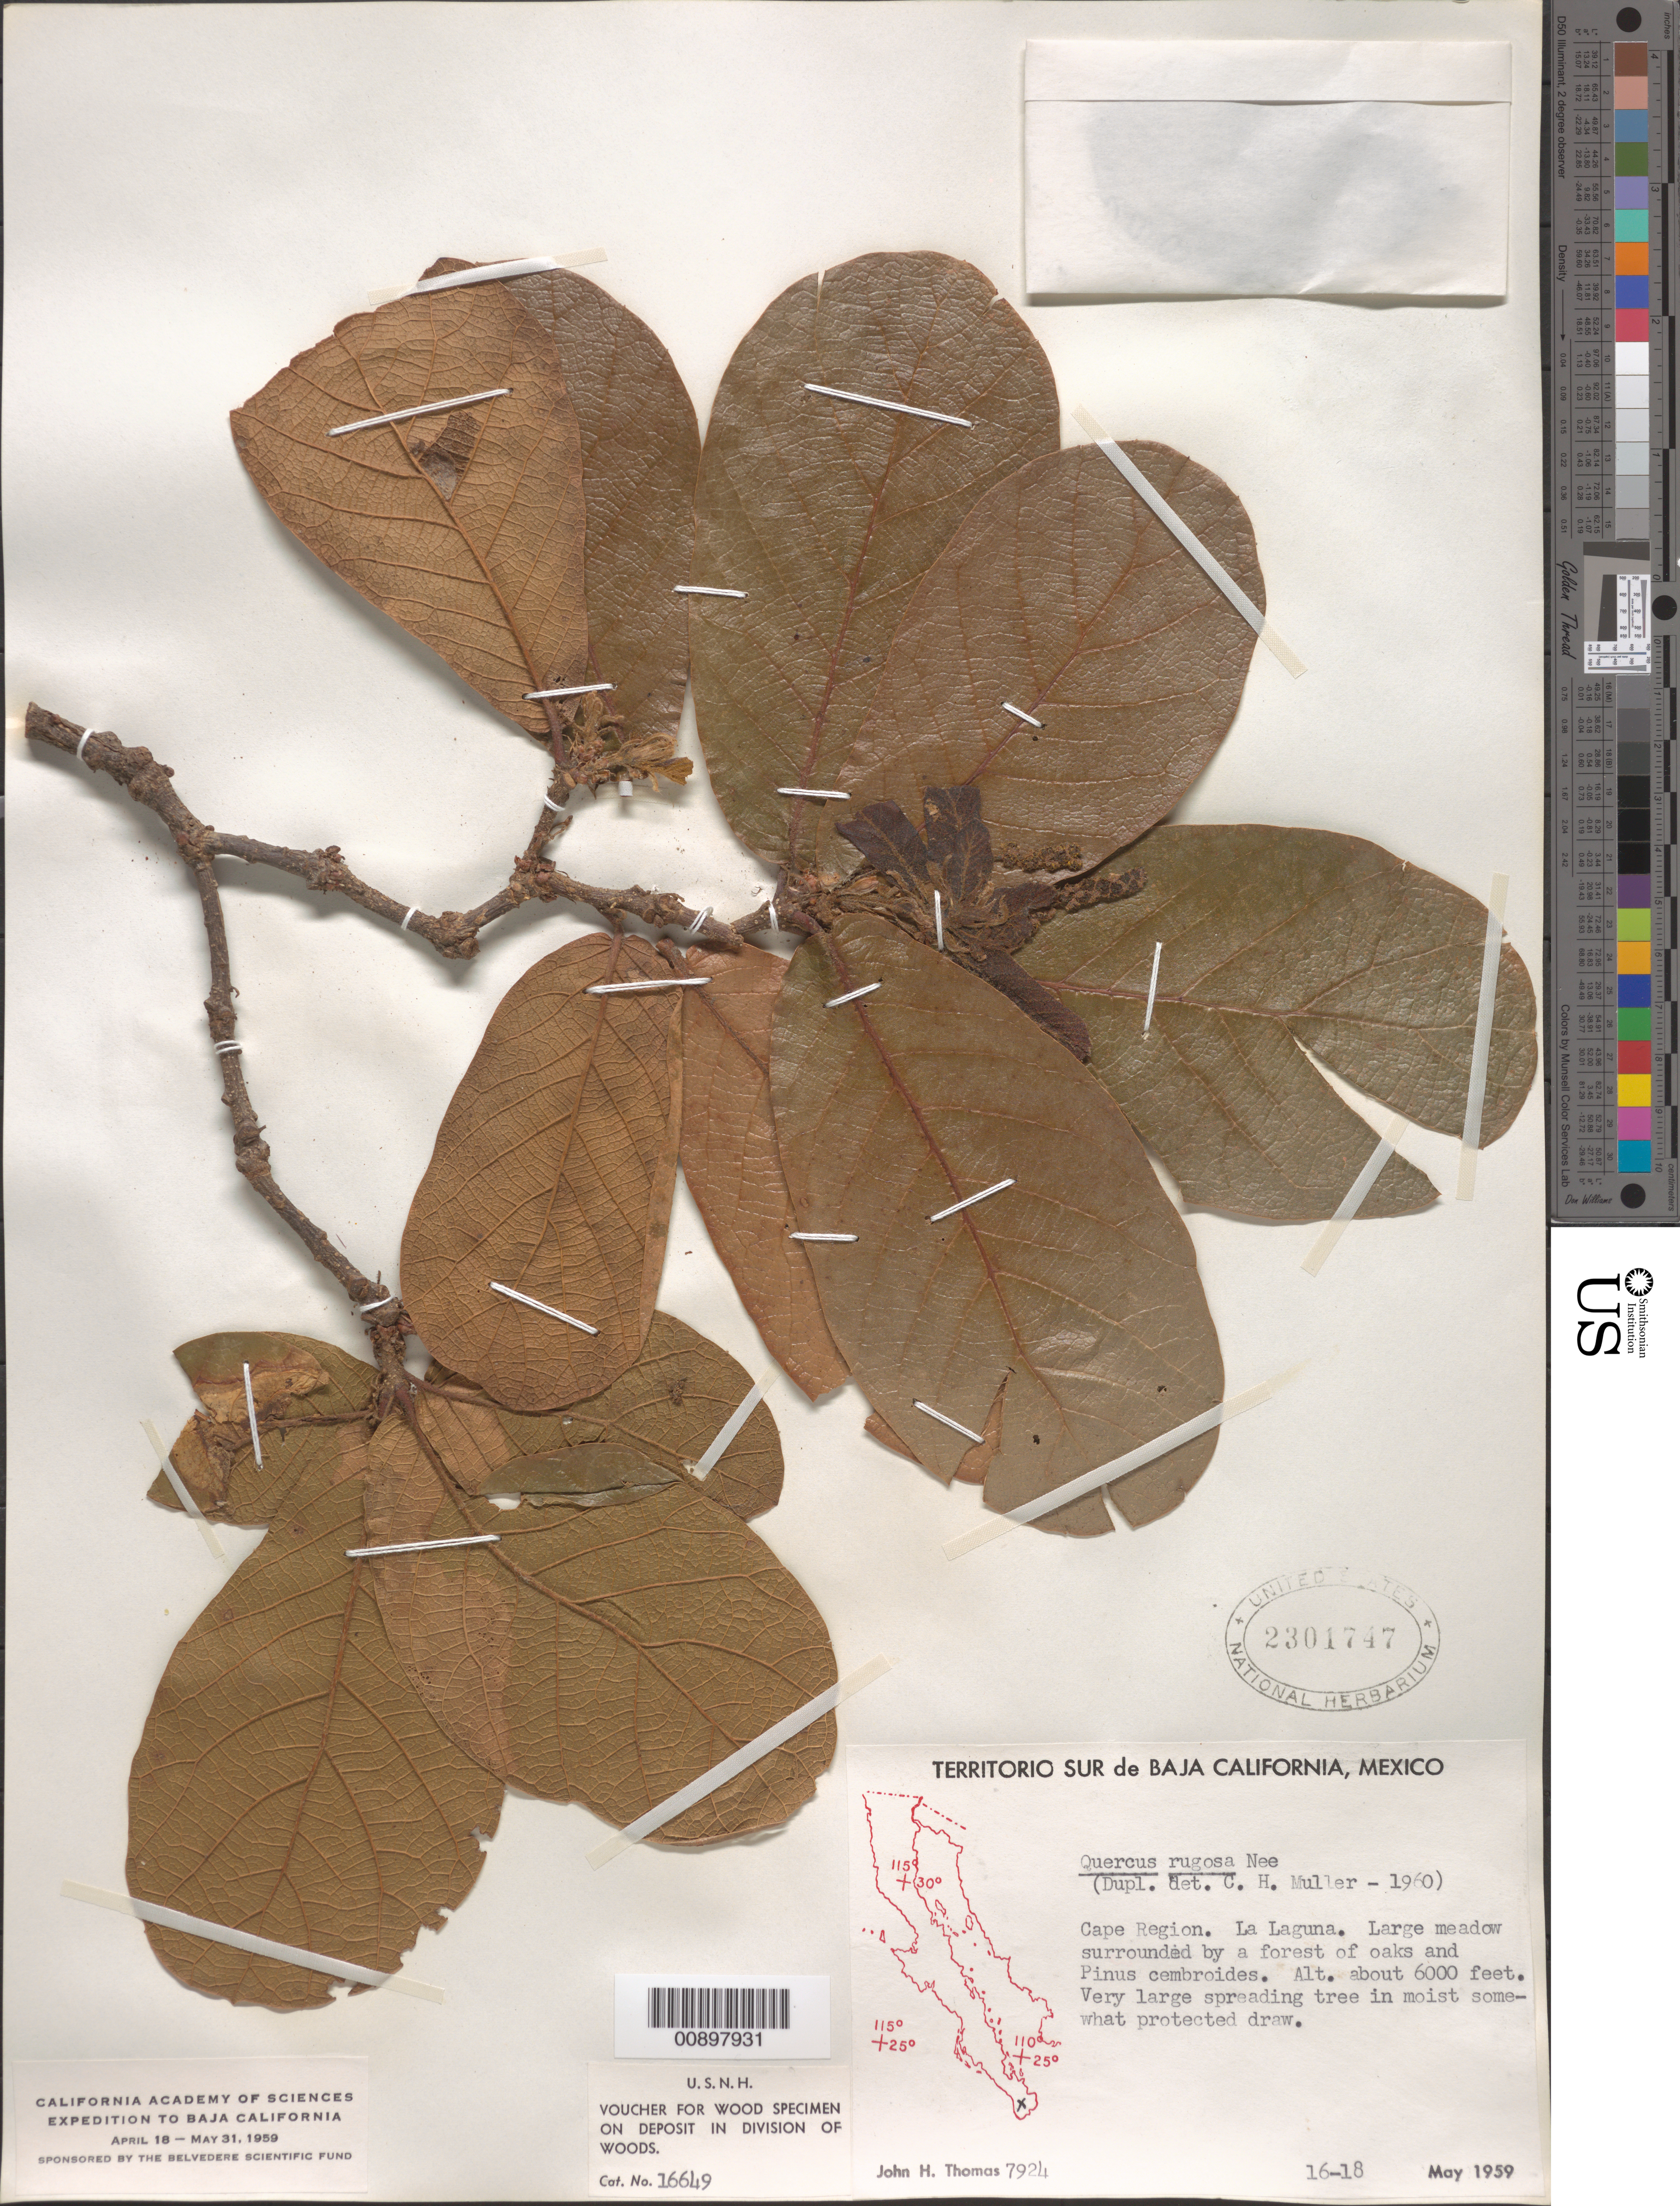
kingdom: Plantae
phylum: Tracheophyta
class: Magnoliopsida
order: Fagales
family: Fagaceae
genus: Quercus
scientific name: Quercus rugosa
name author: Née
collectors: J. H. Thomas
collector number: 7924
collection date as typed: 16 May 1959 to 18 May 1959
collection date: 1959-05-16/1959-05-18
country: Mexico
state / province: Baja California Sur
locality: Cape Region. La Laguna.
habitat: Large meadow surrounded by a forest of oaks and Pinus cembroides. In moist somewhat protected draw.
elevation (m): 1829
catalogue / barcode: US 2301747